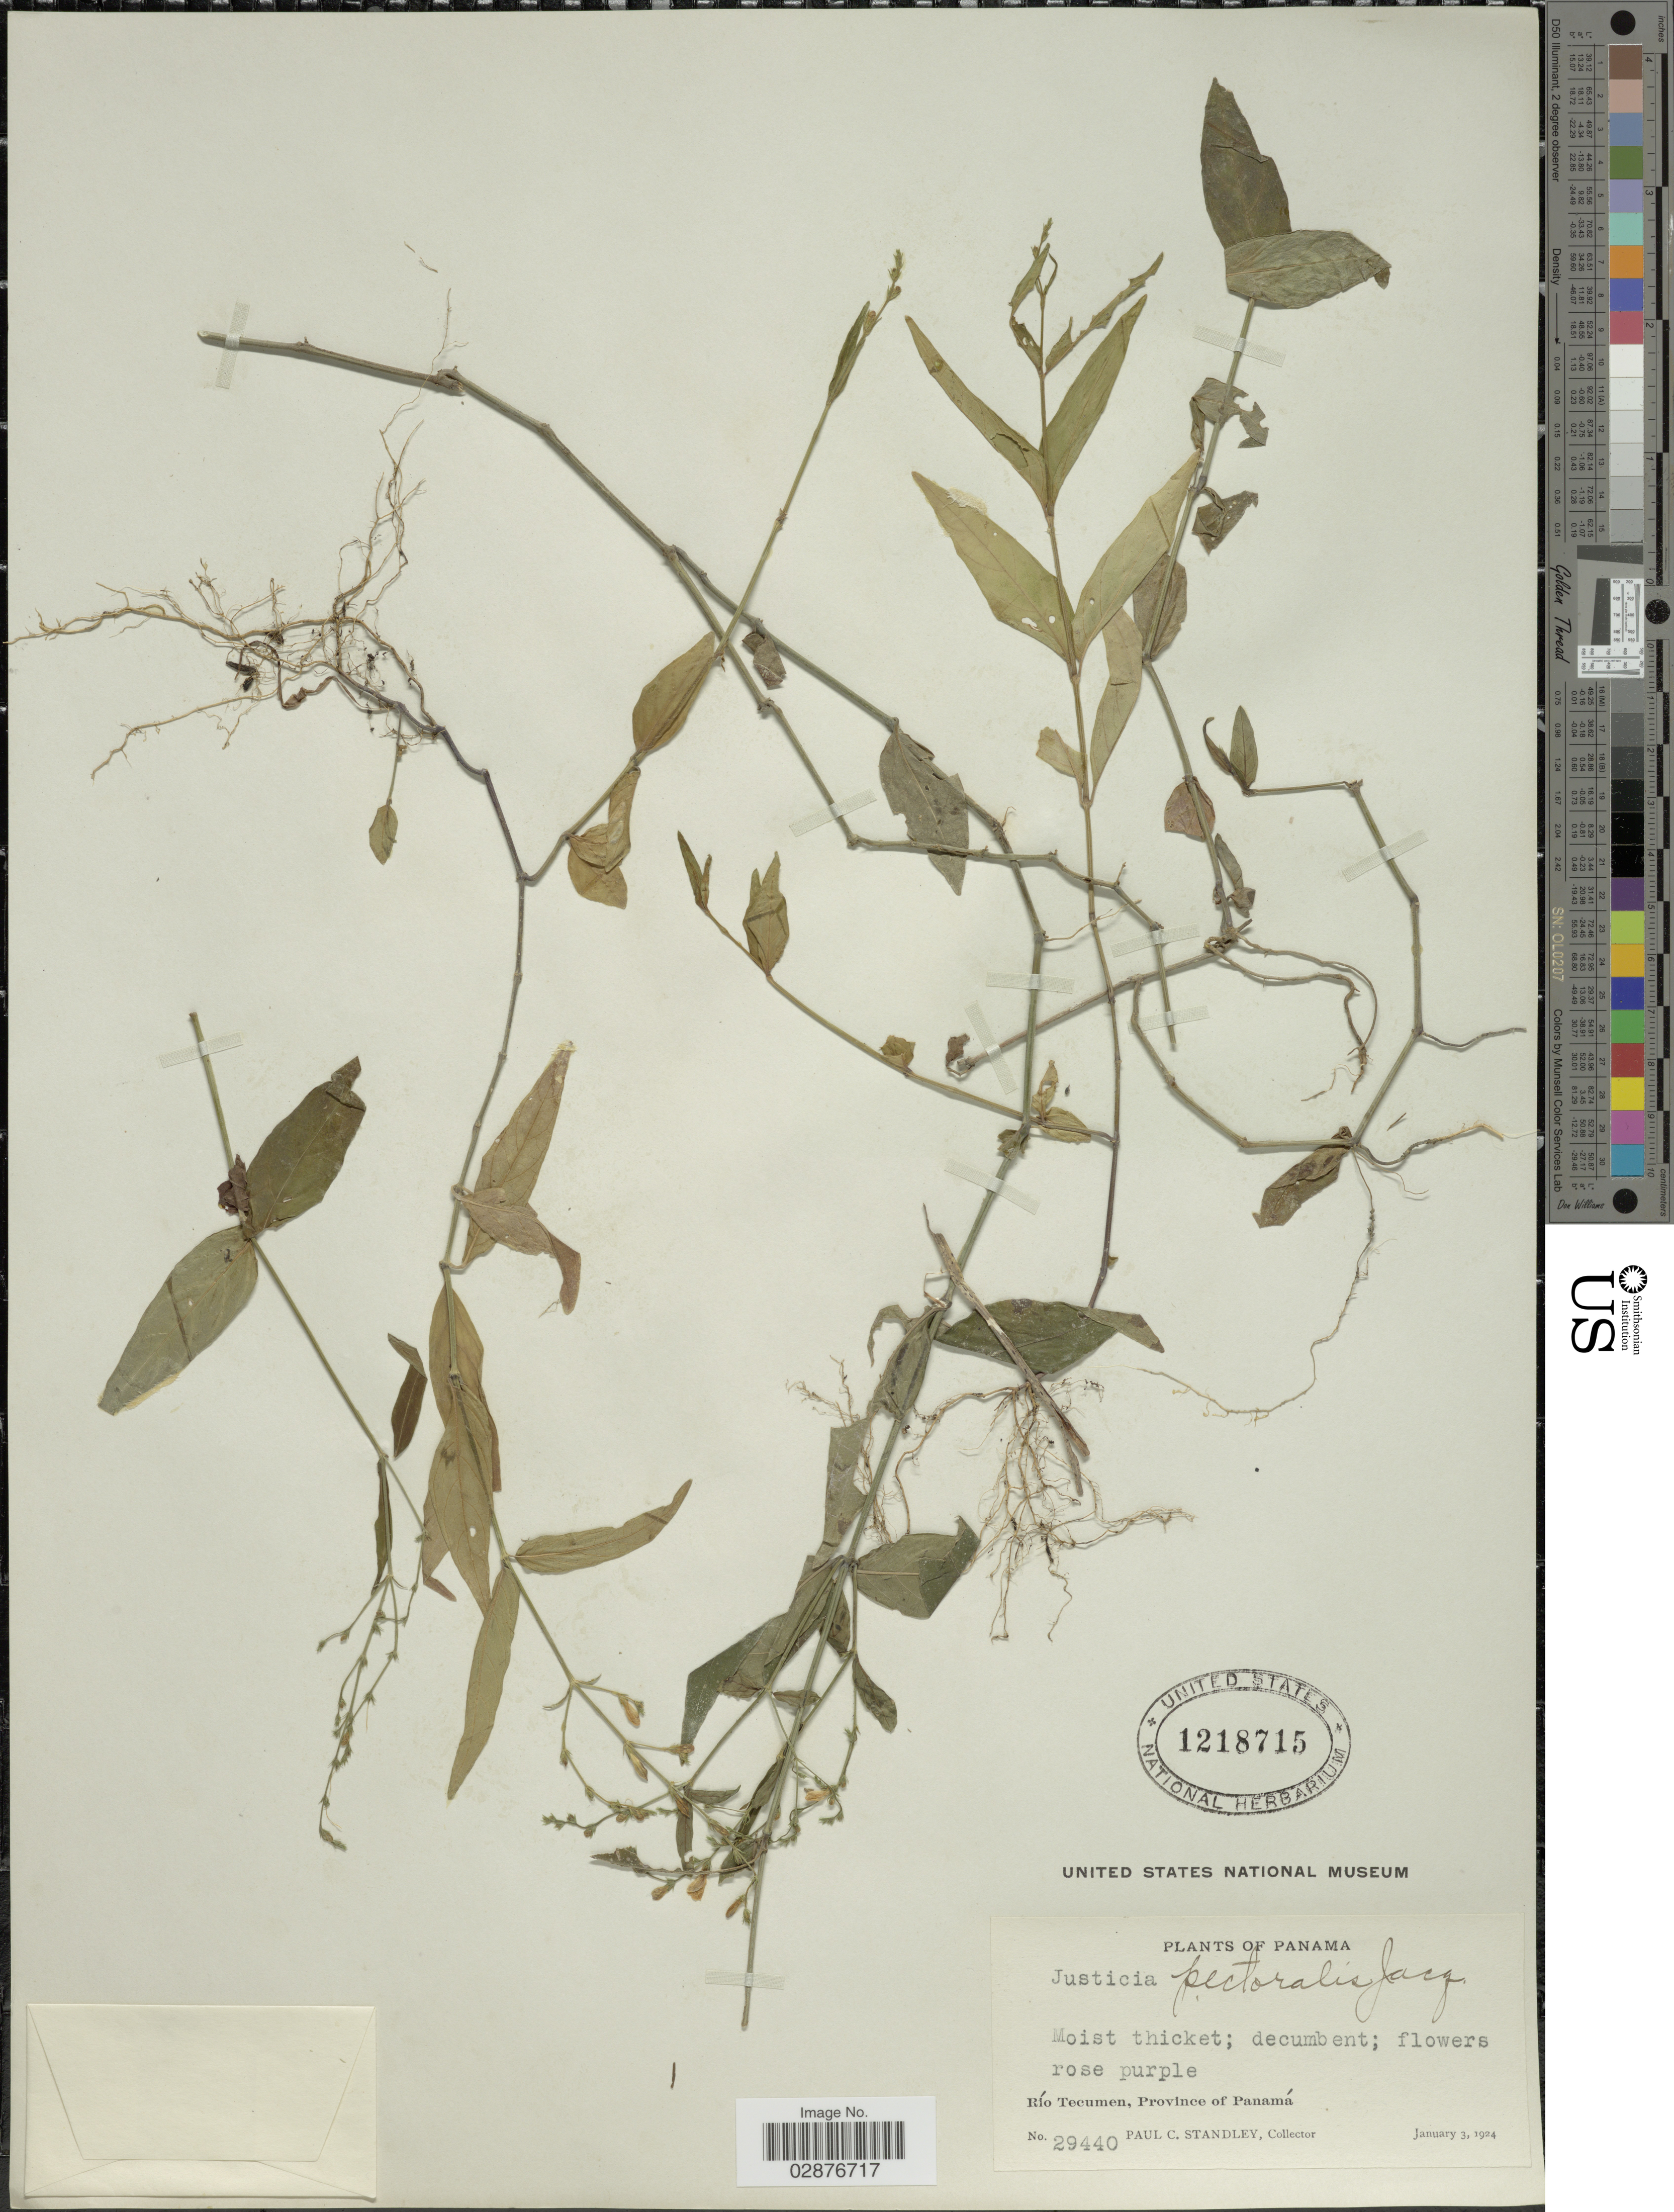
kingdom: Plantae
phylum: Tracheophyta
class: Magnoliopsida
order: Lamiales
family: Acanthaceae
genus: Justicia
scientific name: Justicia pectoralis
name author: Jacq.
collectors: P. C. Standley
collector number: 29440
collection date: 1924-01-03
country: Panama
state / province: Panamá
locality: Río Tecumen.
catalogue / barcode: US 1218715